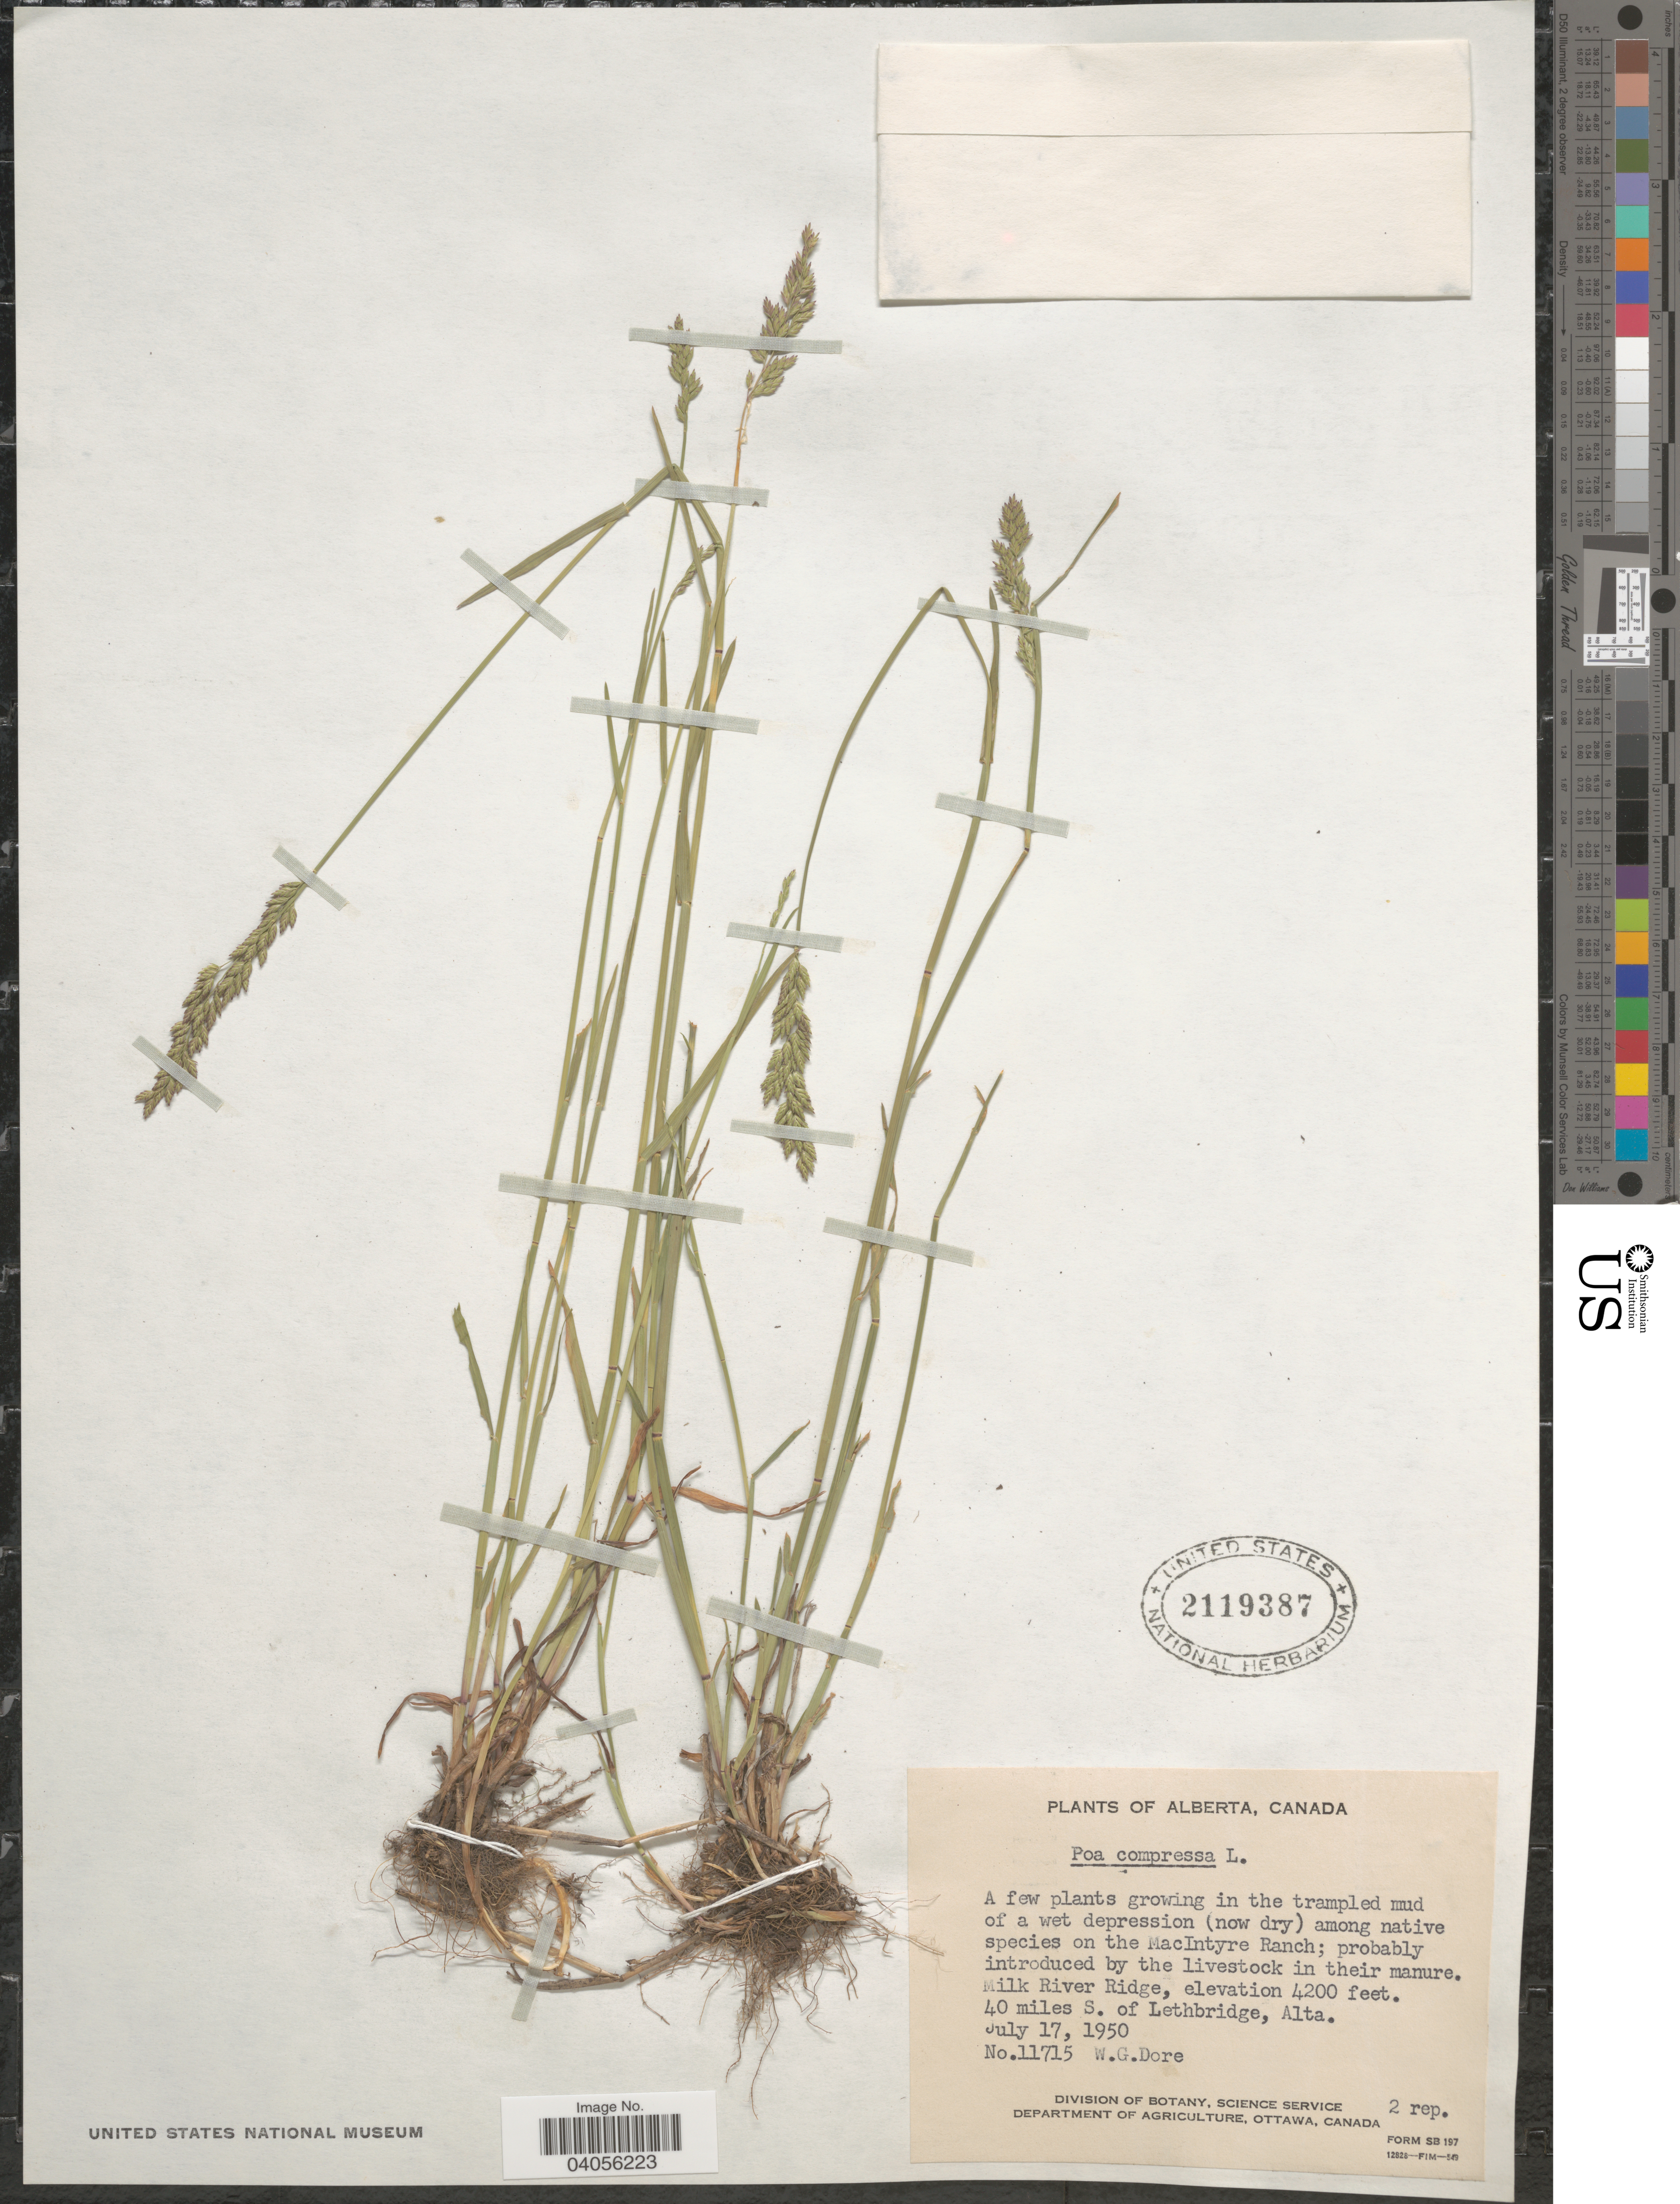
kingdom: Plantae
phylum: Tracheophyta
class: Liliopsida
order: Poales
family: Poaceae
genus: Poa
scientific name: Poa compressa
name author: L.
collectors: W. Dore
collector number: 11715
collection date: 1950-07-17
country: Canada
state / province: Alberta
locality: On the MacIntyre Ranch. Milk River Ridge. 40 miles S. of Lethbridge, Alta.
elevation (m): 1280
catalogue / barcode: US 2119387